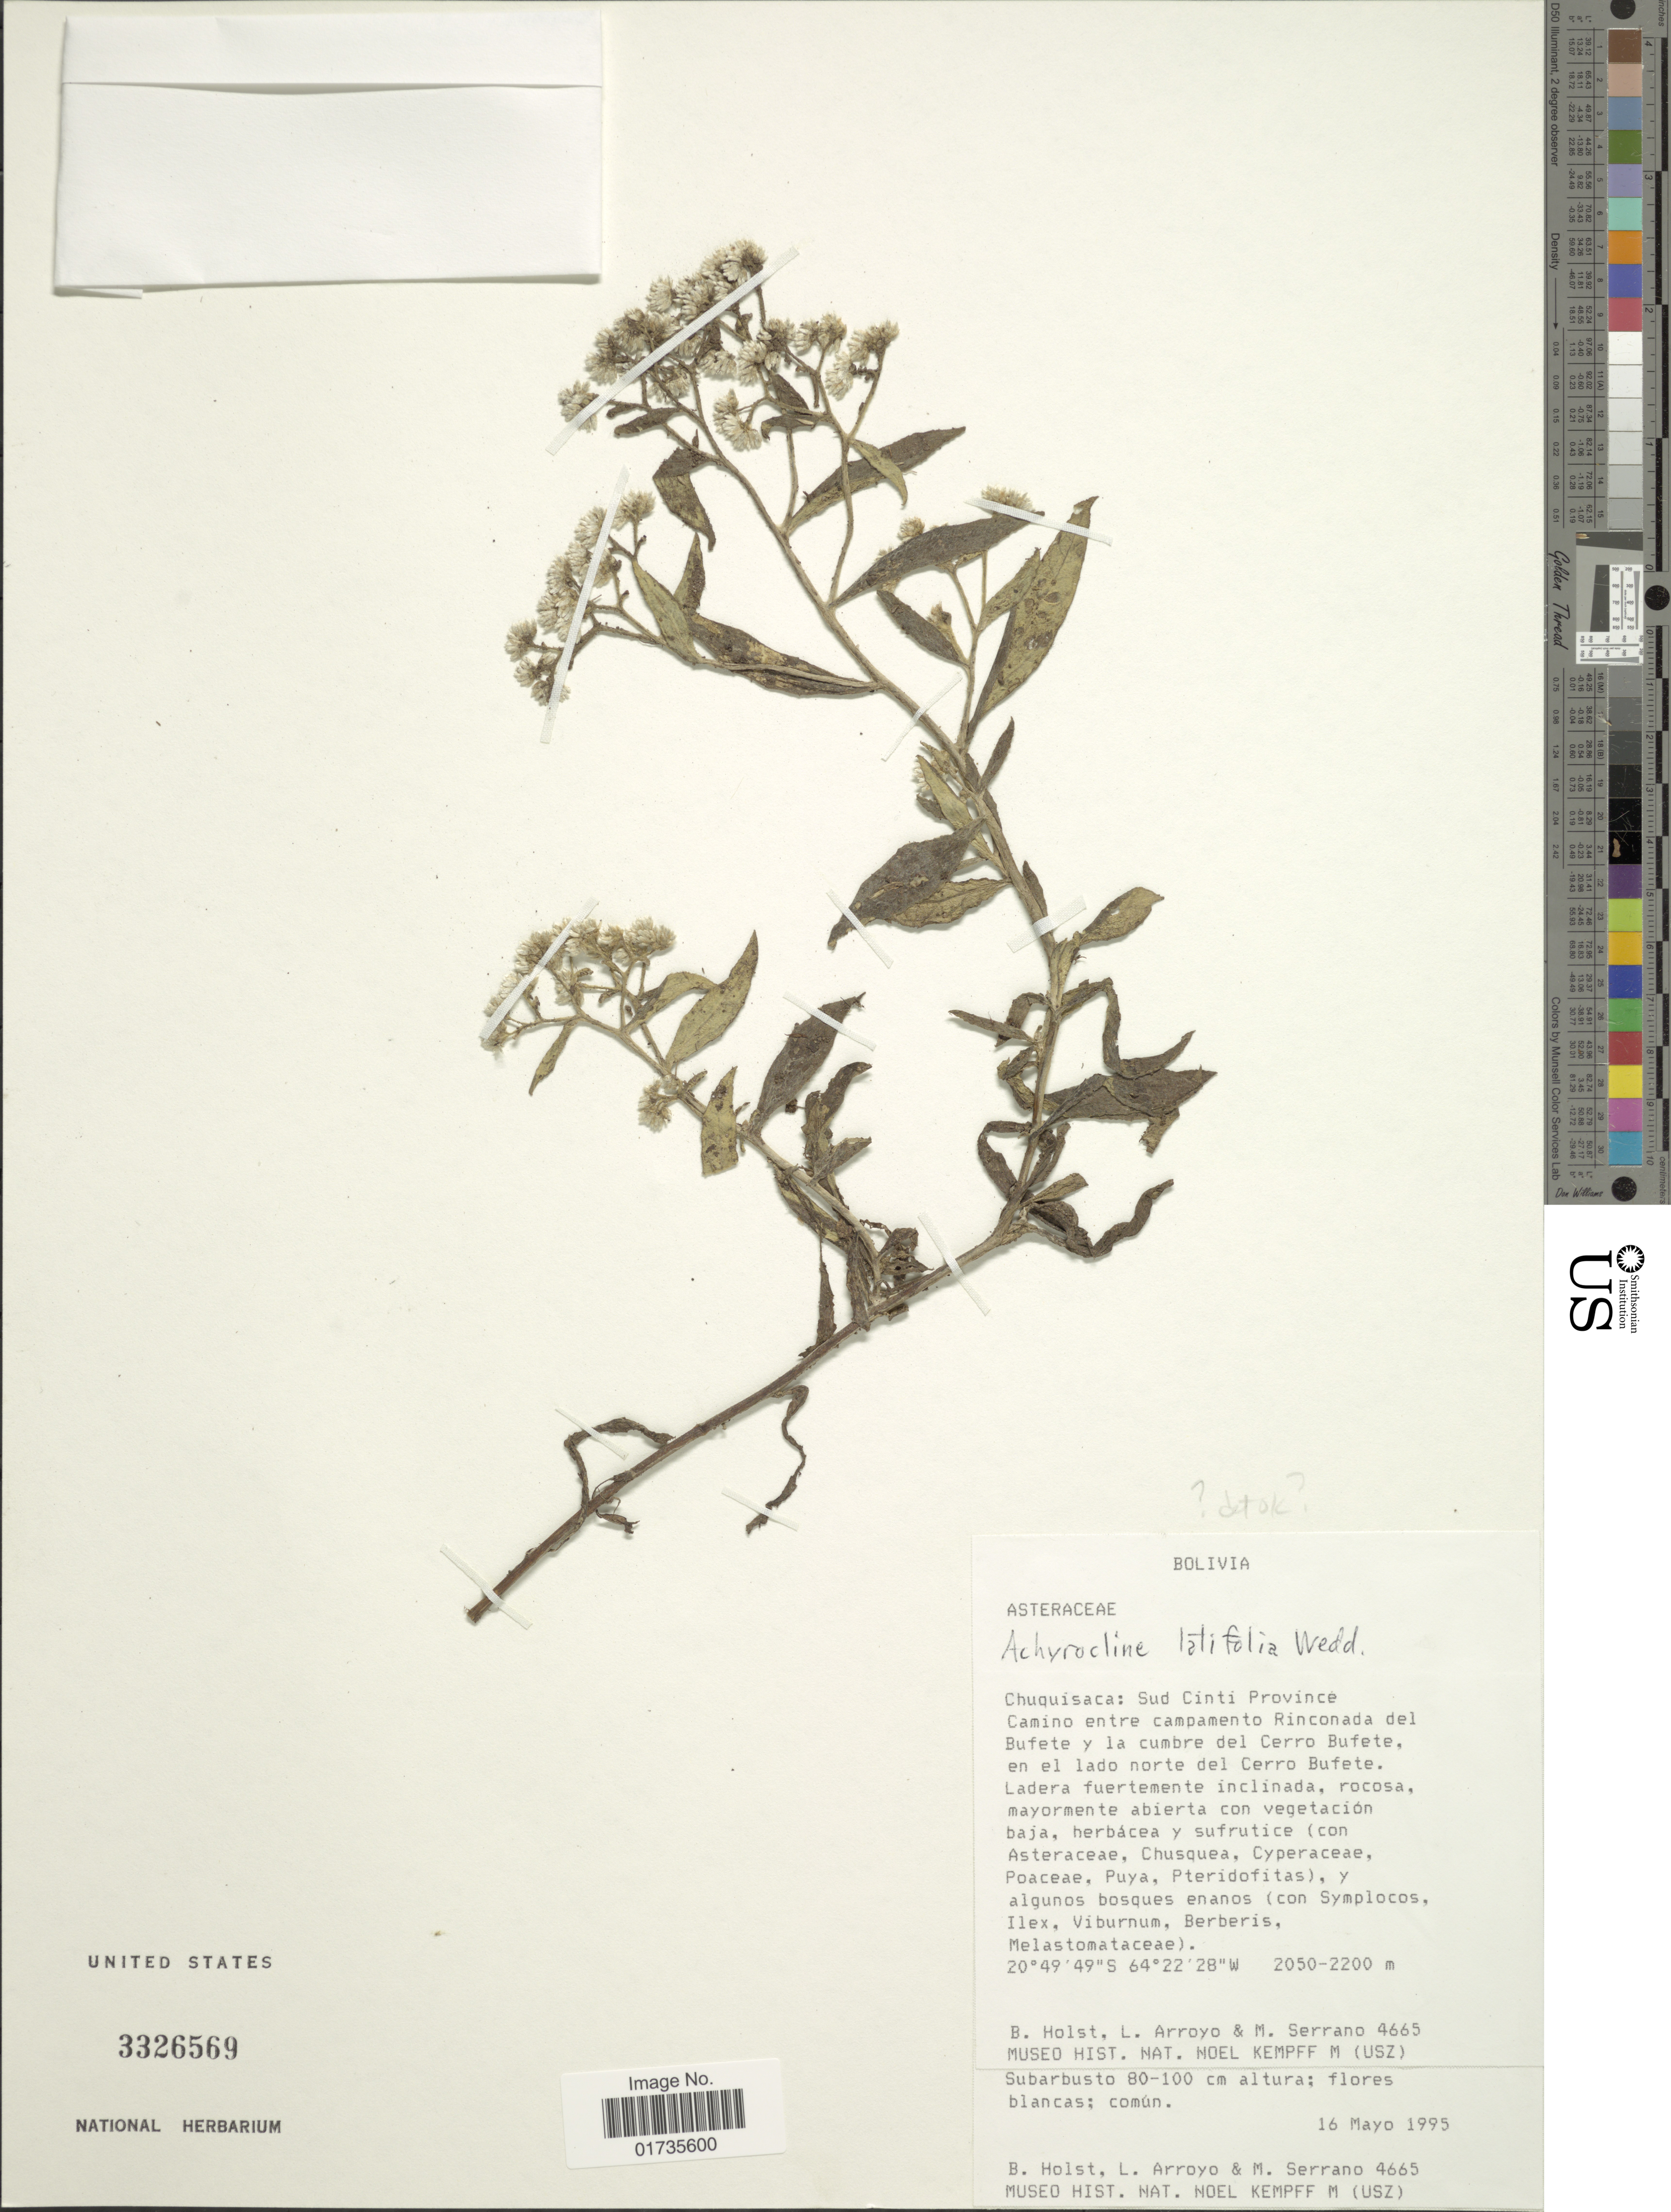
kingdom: Plantae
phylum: Tracheophyta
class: Magnoliopsida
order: Asterales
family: Asteraceae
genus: Achyrocline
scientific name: Achyrocline latifolia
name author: Wedd.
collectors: B. Holst, L. Arroyo & M. Serrano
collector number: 4665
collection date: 1995-05-16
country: Bolivia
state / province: Chuquisaca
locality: Bolivia. Chuquisaca: Sud Cinti Province Camino entre campamento Rinconada del Bufete y la cumbre del Cerro Bufete, en el lado norte del Cerro Bufete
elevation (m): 2050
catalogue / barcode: US 3326569